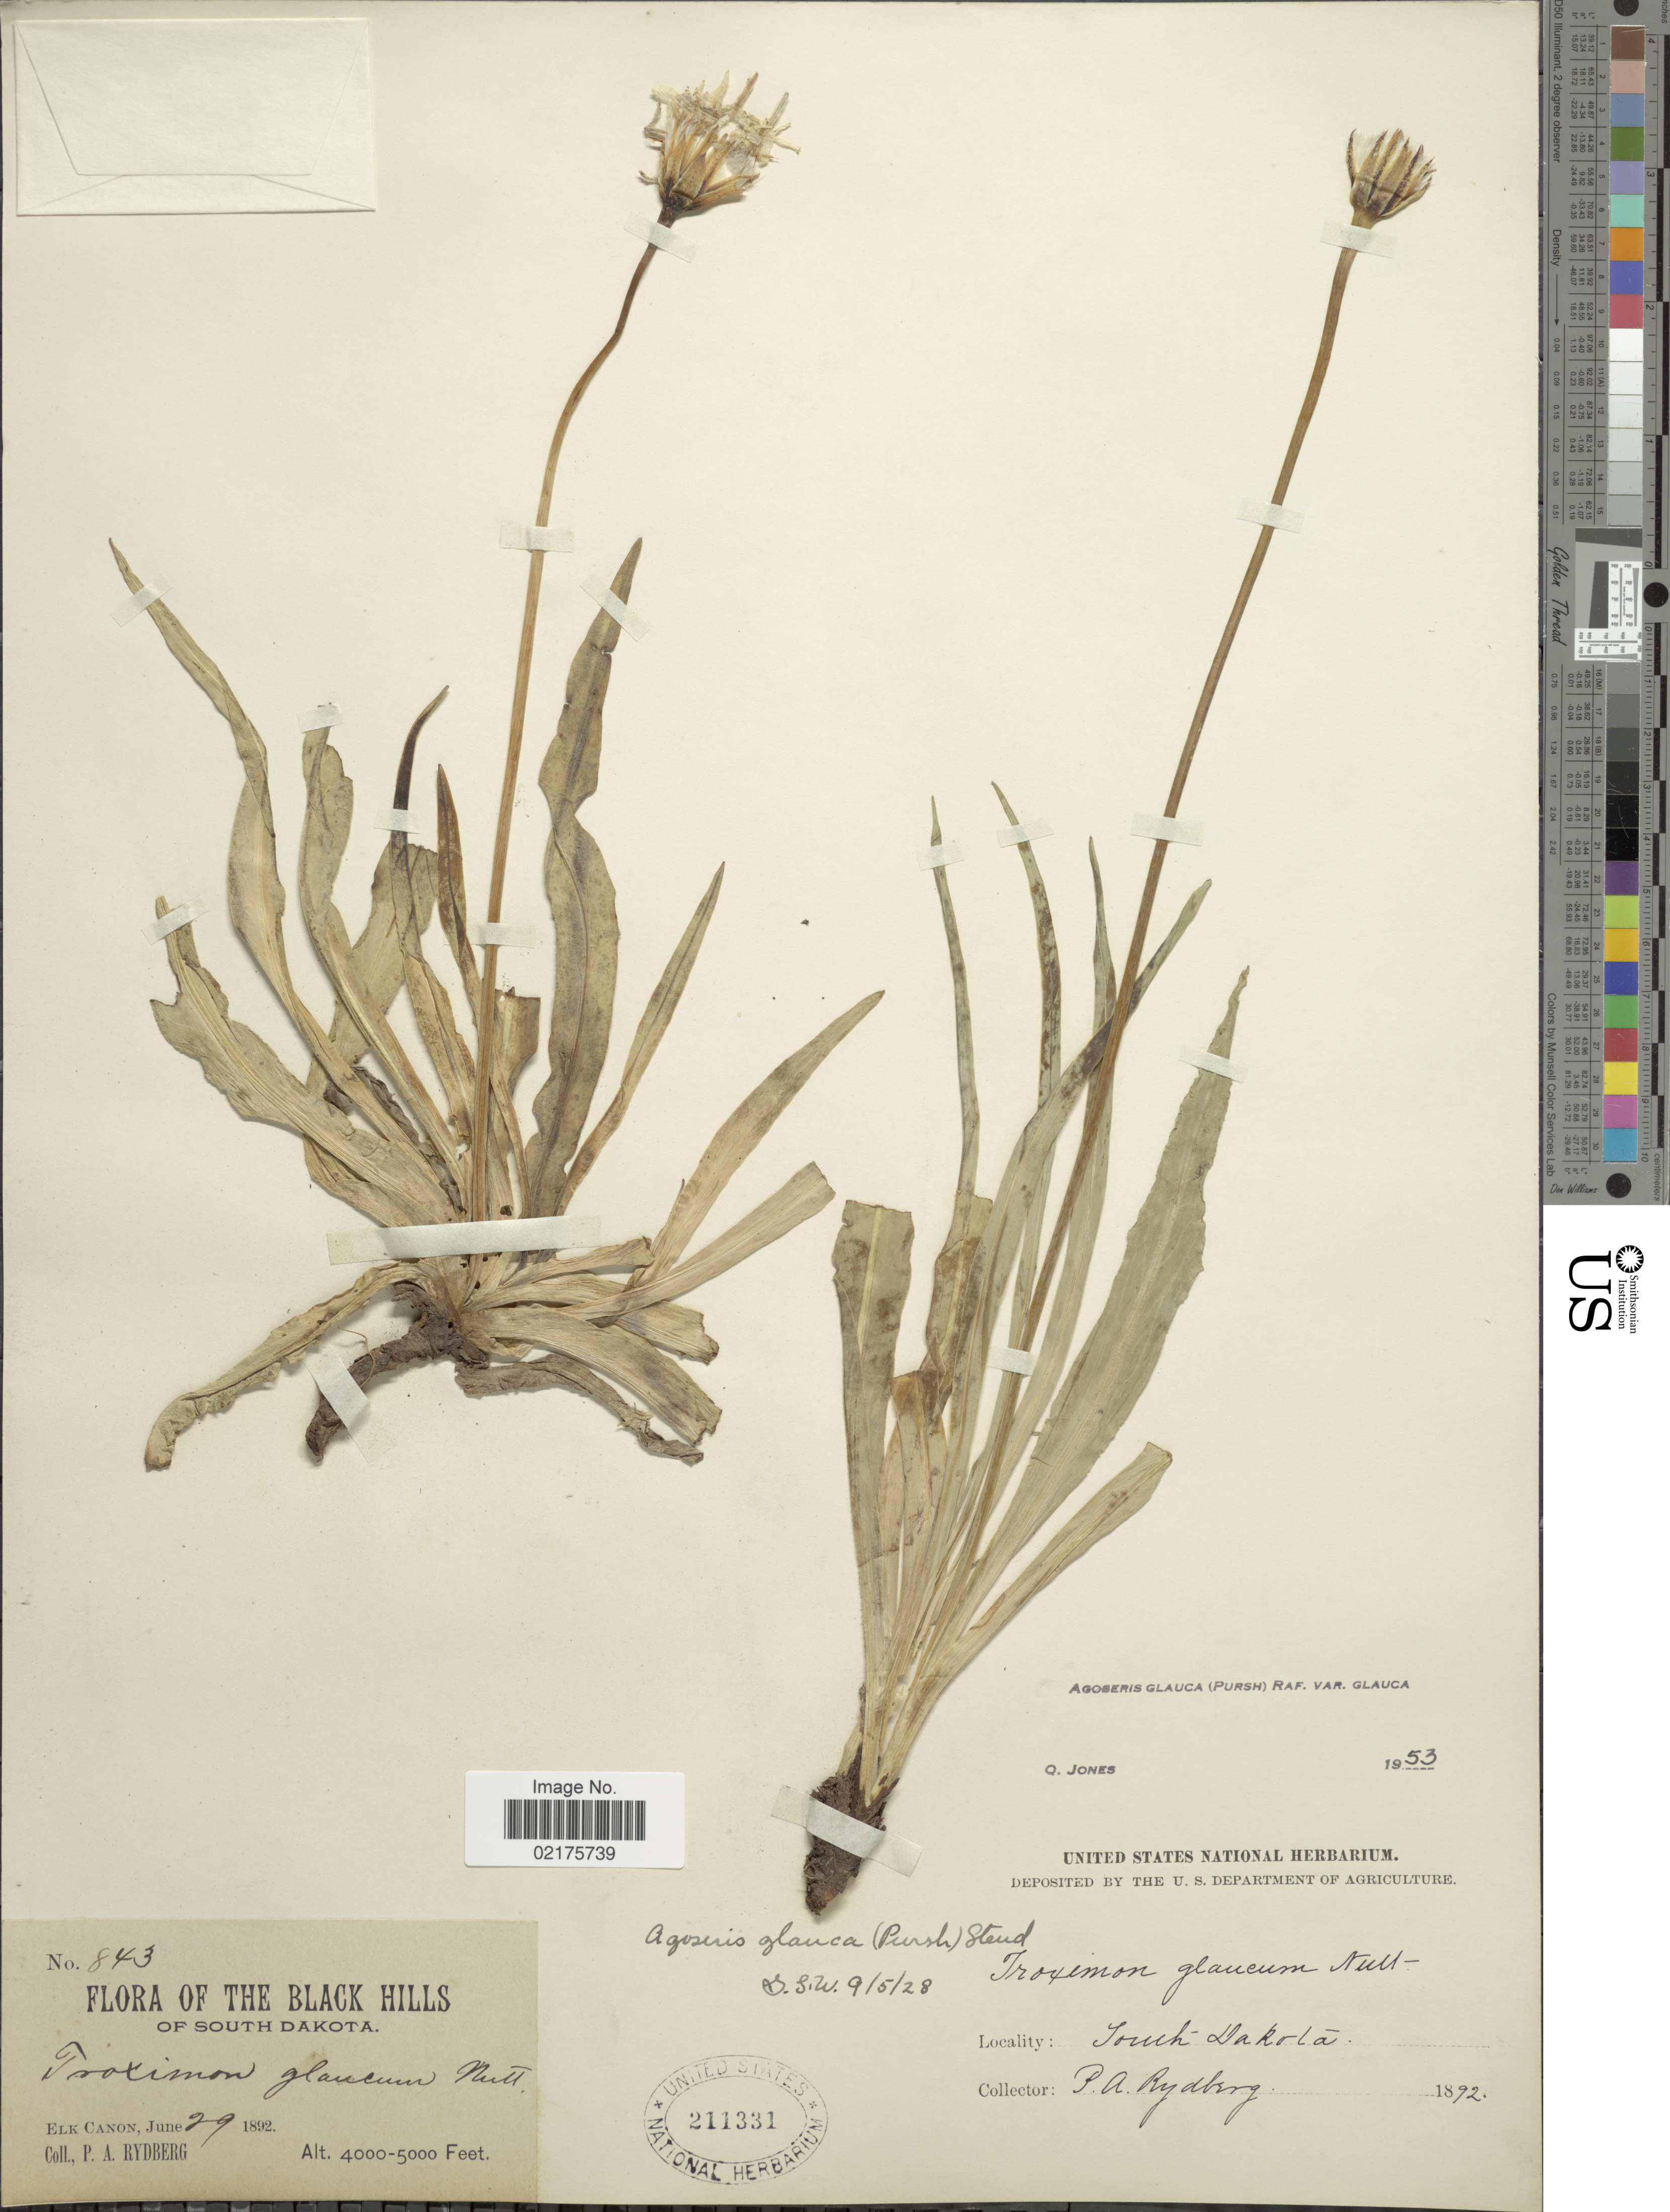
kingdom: Plantae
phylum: Tracheophyta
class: Magnoliopsida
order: Asterales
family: Asteraceae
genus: Agoseris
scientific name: Agoseris glauca var. glauca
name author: (Pursh) Raf.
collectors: P. A. Rydberg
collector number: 843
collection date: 1892-06-29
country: United States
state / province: South Dakota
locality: The Black Hills, Elk Canon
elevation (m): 1219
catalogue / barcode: US 211331